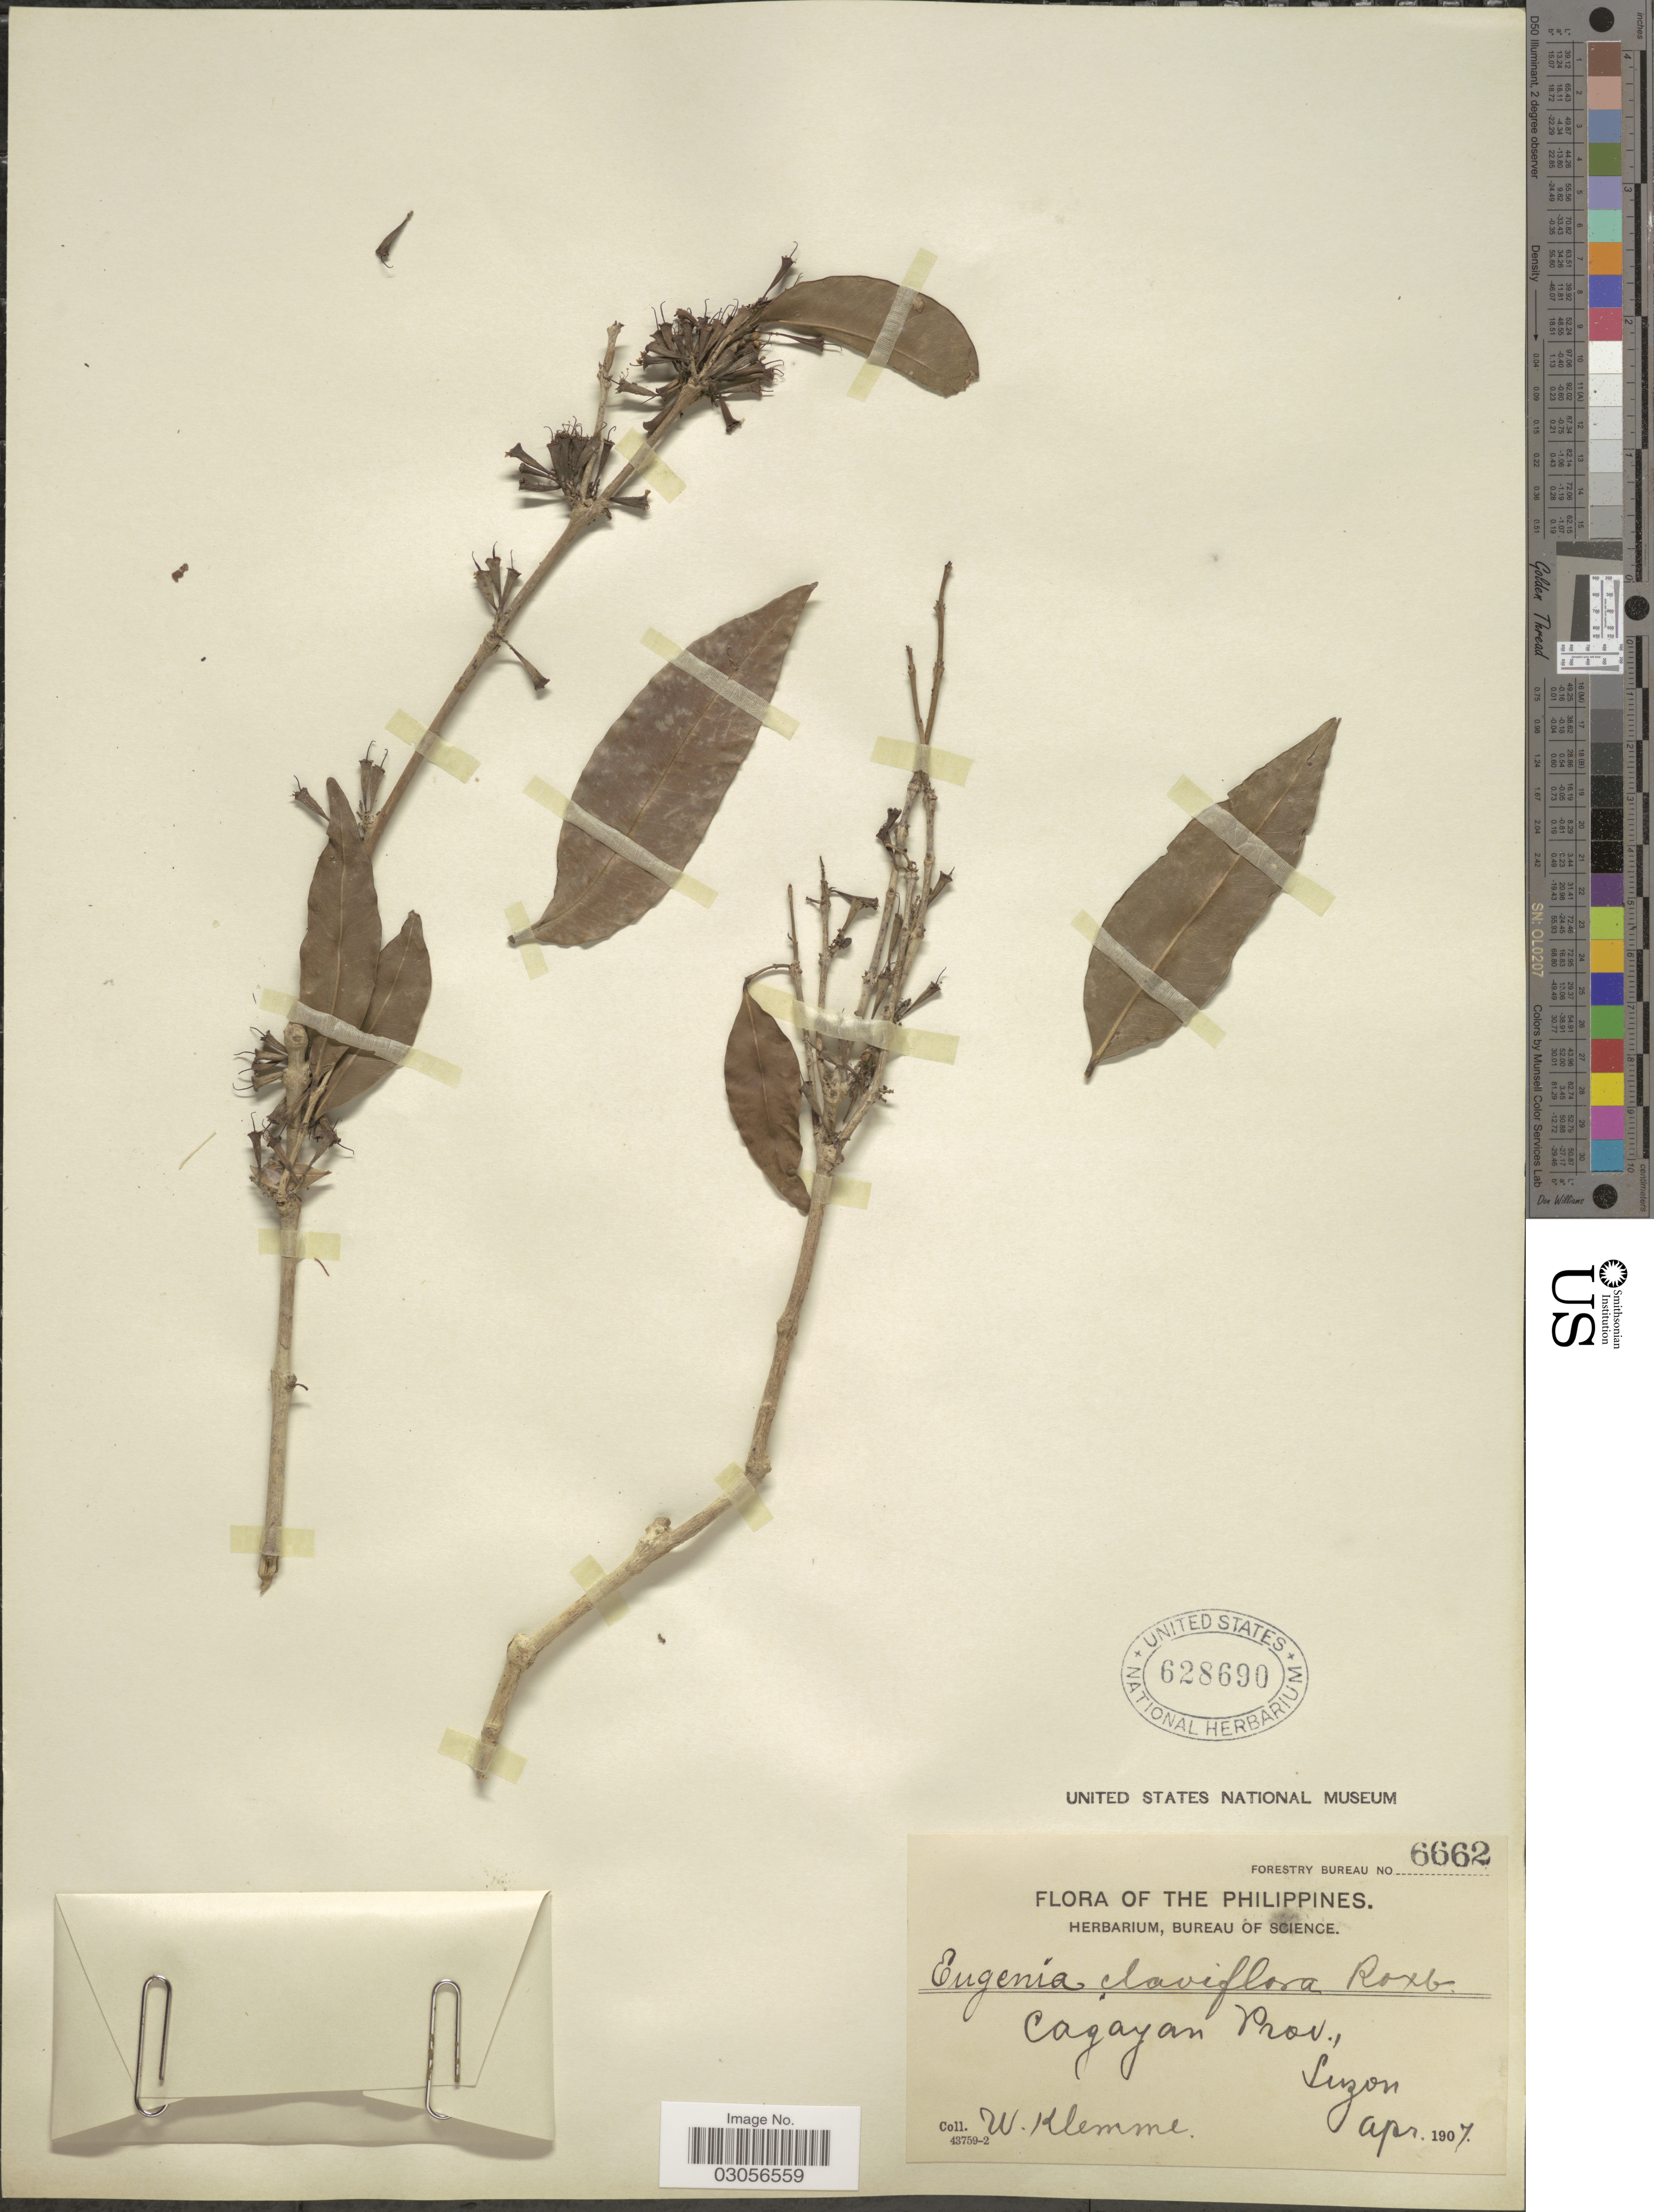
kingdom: Plantae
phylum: Tracheophyta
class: Magnoliopsida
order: Myrtales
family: Myrtaceae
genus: Syzygium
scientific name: Syzygium claviflorum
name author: (Roxb.) Wall. ex Steud.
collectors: W. Klemme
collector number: Forestry Bureau 6662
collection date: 1907-04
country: Philippines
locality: Cagayan Prov., Luzon.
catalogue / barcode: US 628690